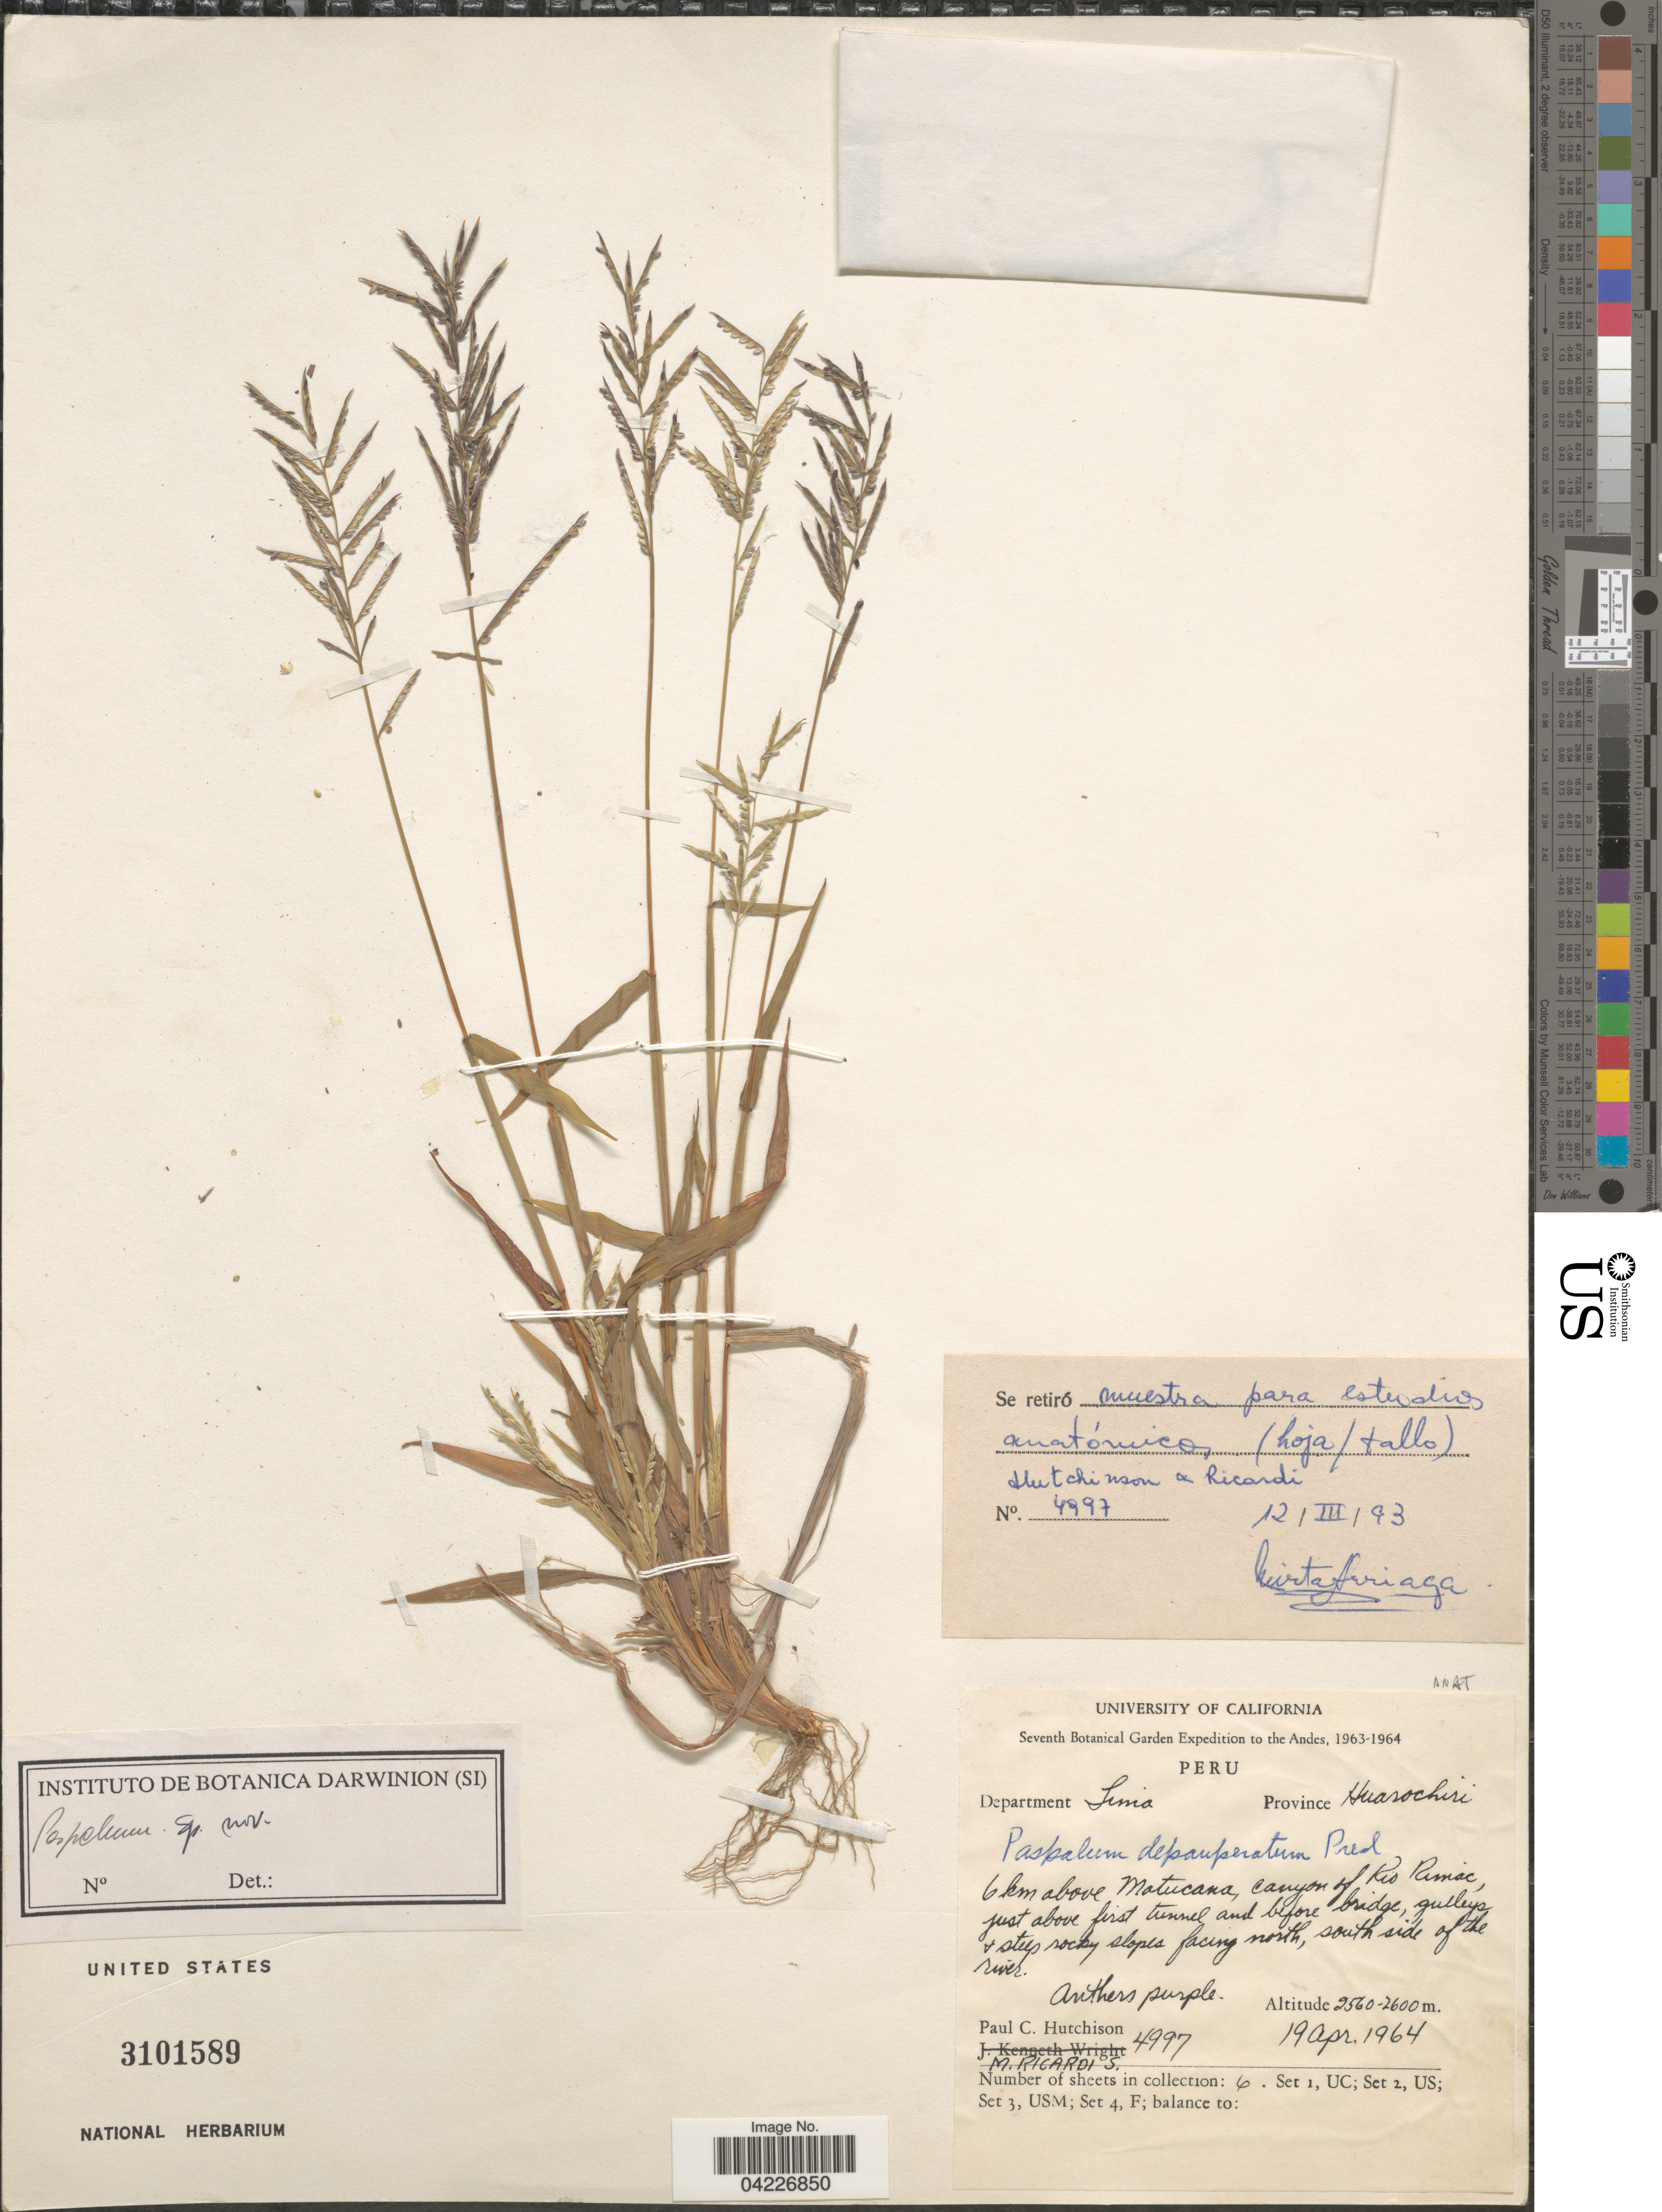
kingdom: Plantae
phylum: Tracheophyta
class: Liliopsida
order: Poales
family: Poaceae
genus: Paspalum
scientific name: Paspalum sp.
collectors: P. C. Hutchison & M. Ricardi S.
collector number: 4997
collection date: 1964-04-19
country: Peru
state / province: Lima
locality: Seventh Botanical Garden Expedition to the Andes, 1963-1964. Department Lima Province: Huarochiri. 6 km above Motucana, canyon of Rio Rimac, just above first tunnel and before bridge, gulleys & steep rocky slopes facing north, south side of the river.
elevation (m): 2560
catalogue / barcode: US 3101589